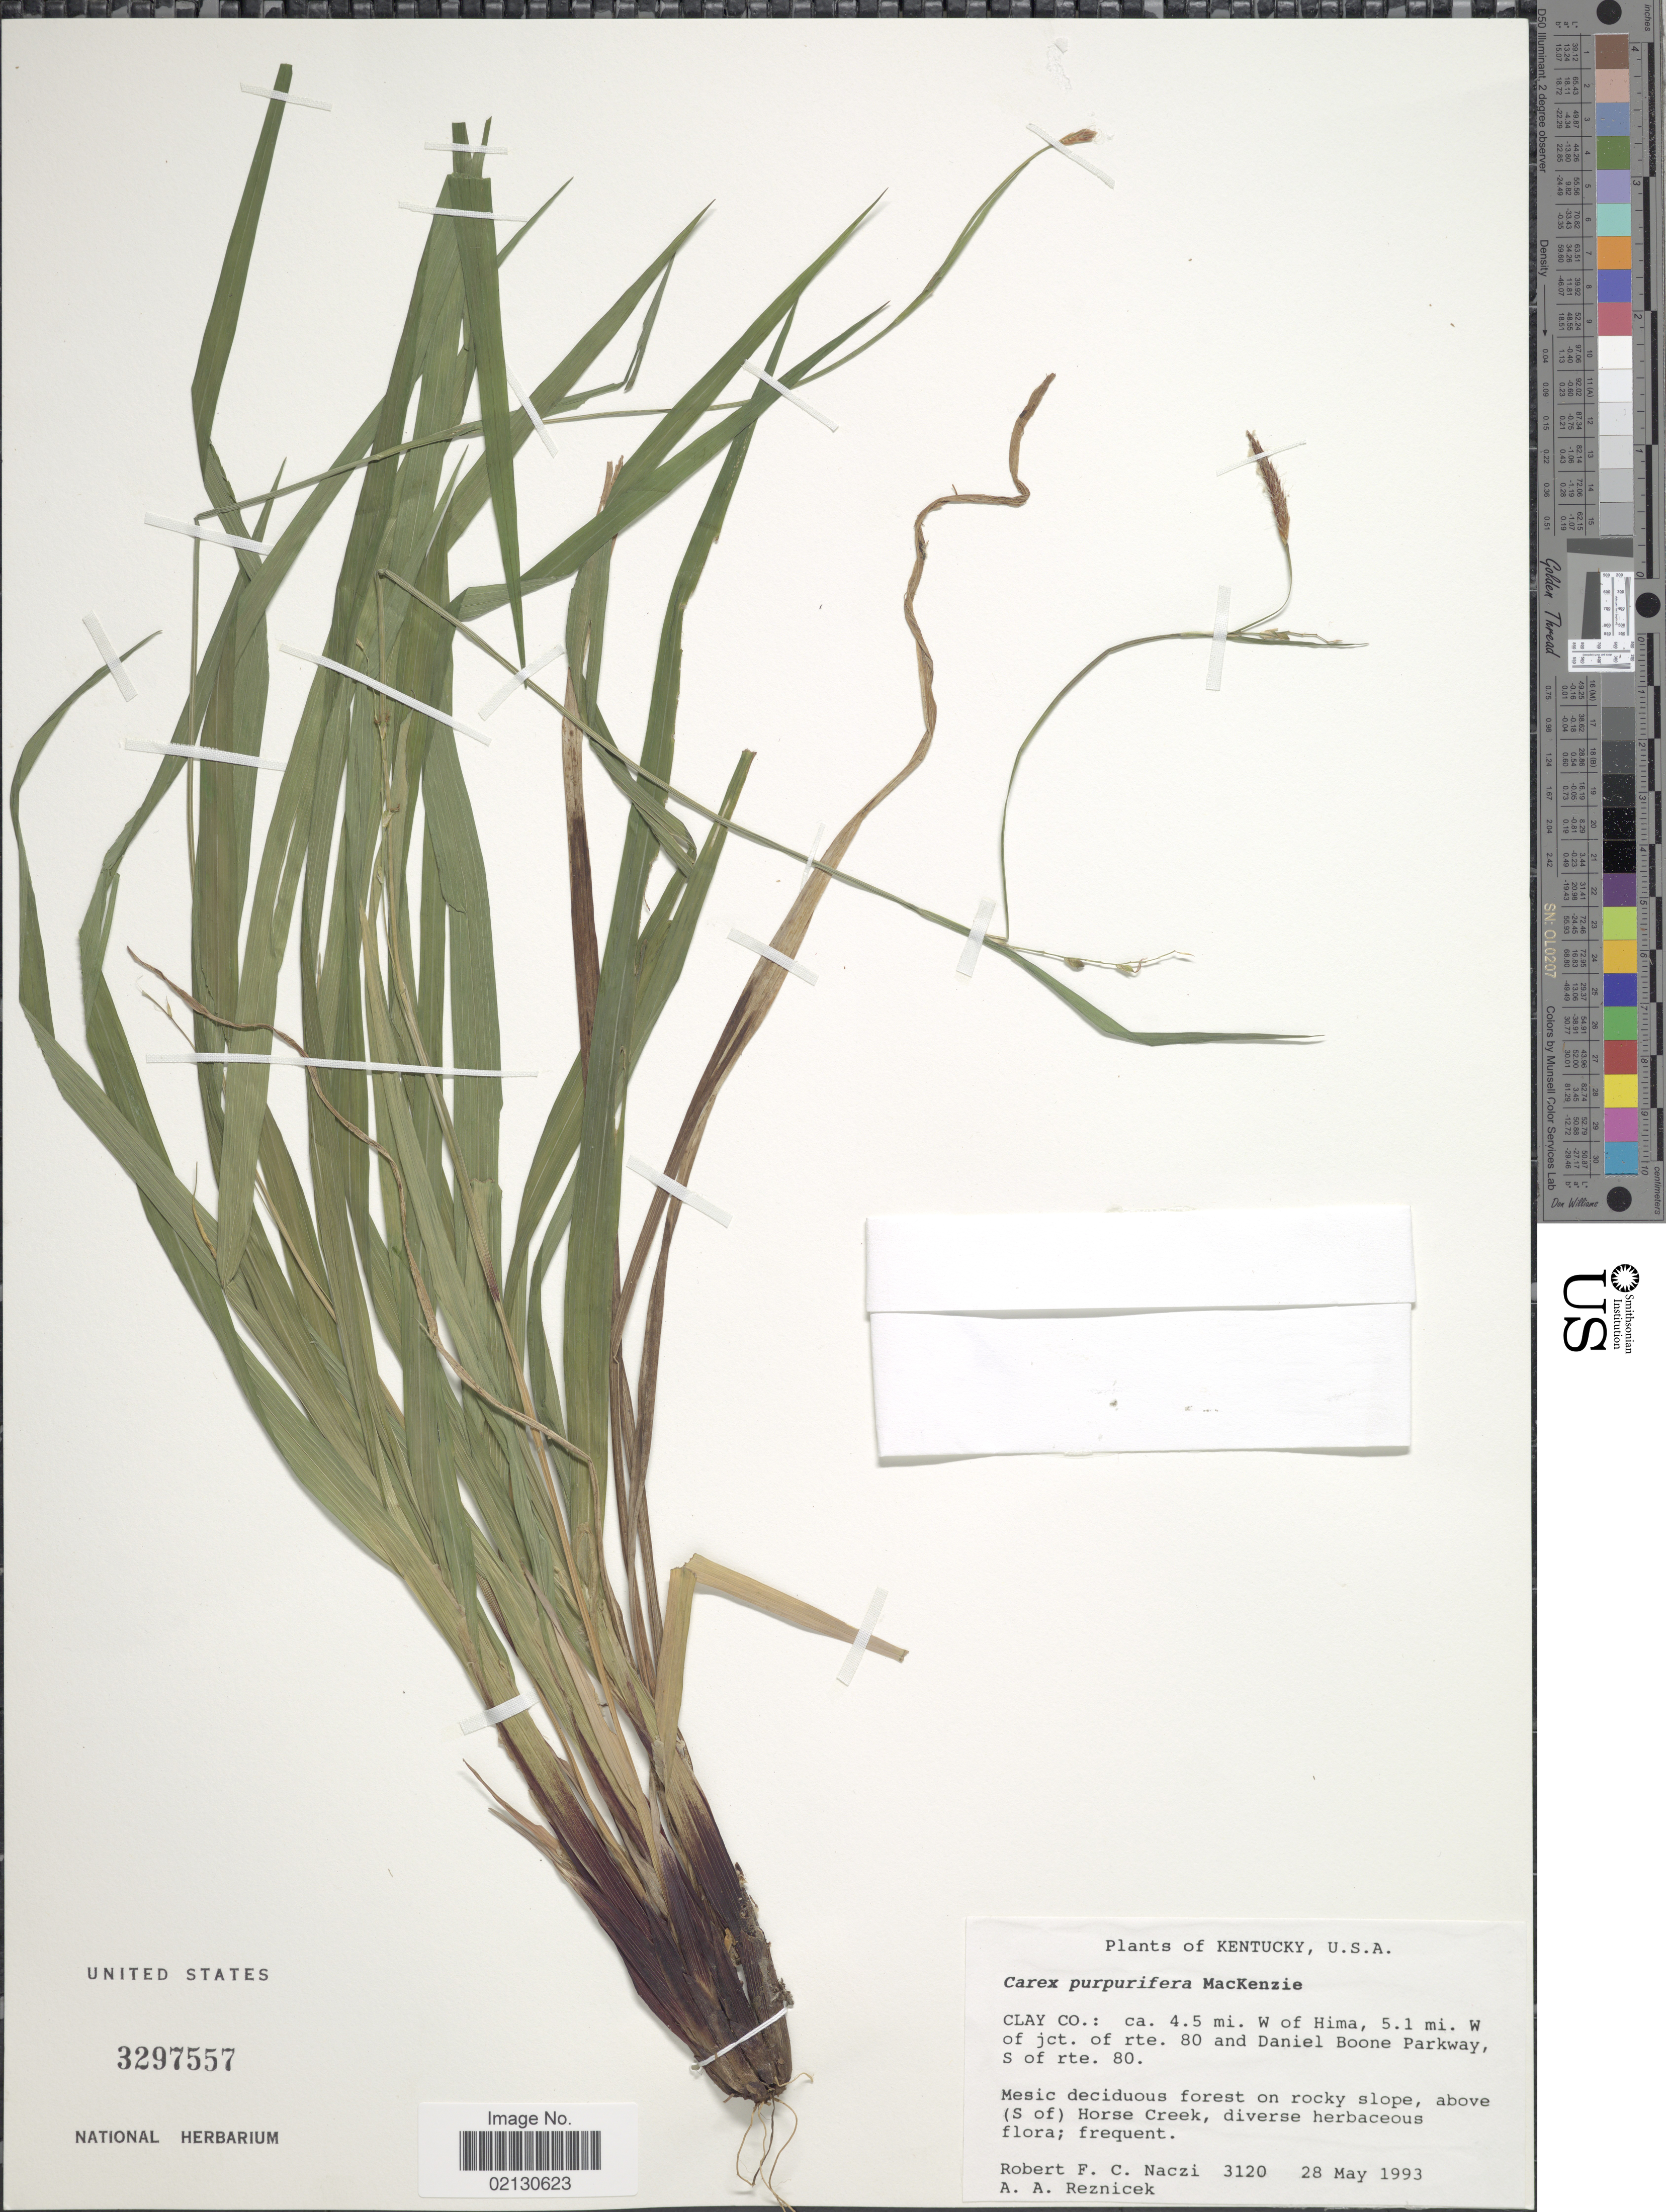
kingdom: Plantae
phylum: Tracheophyta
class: Liliopsida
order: Poales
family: Cyperaceae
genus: Carex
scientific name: Carex purpurifera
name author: Mack.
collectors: R. F. C. Naczi & A. A. Reznicek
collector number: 3120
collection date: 1993-05-28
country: United States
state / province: Kentucky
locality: Clay Co.: ca. 4.5 mi. W of Hima, 5.1 mi. W of jct. of rte. 80 and Daniel Boone Parkway, S of rte. 80. above (S of) Horse Creek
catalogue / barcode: US 3297557